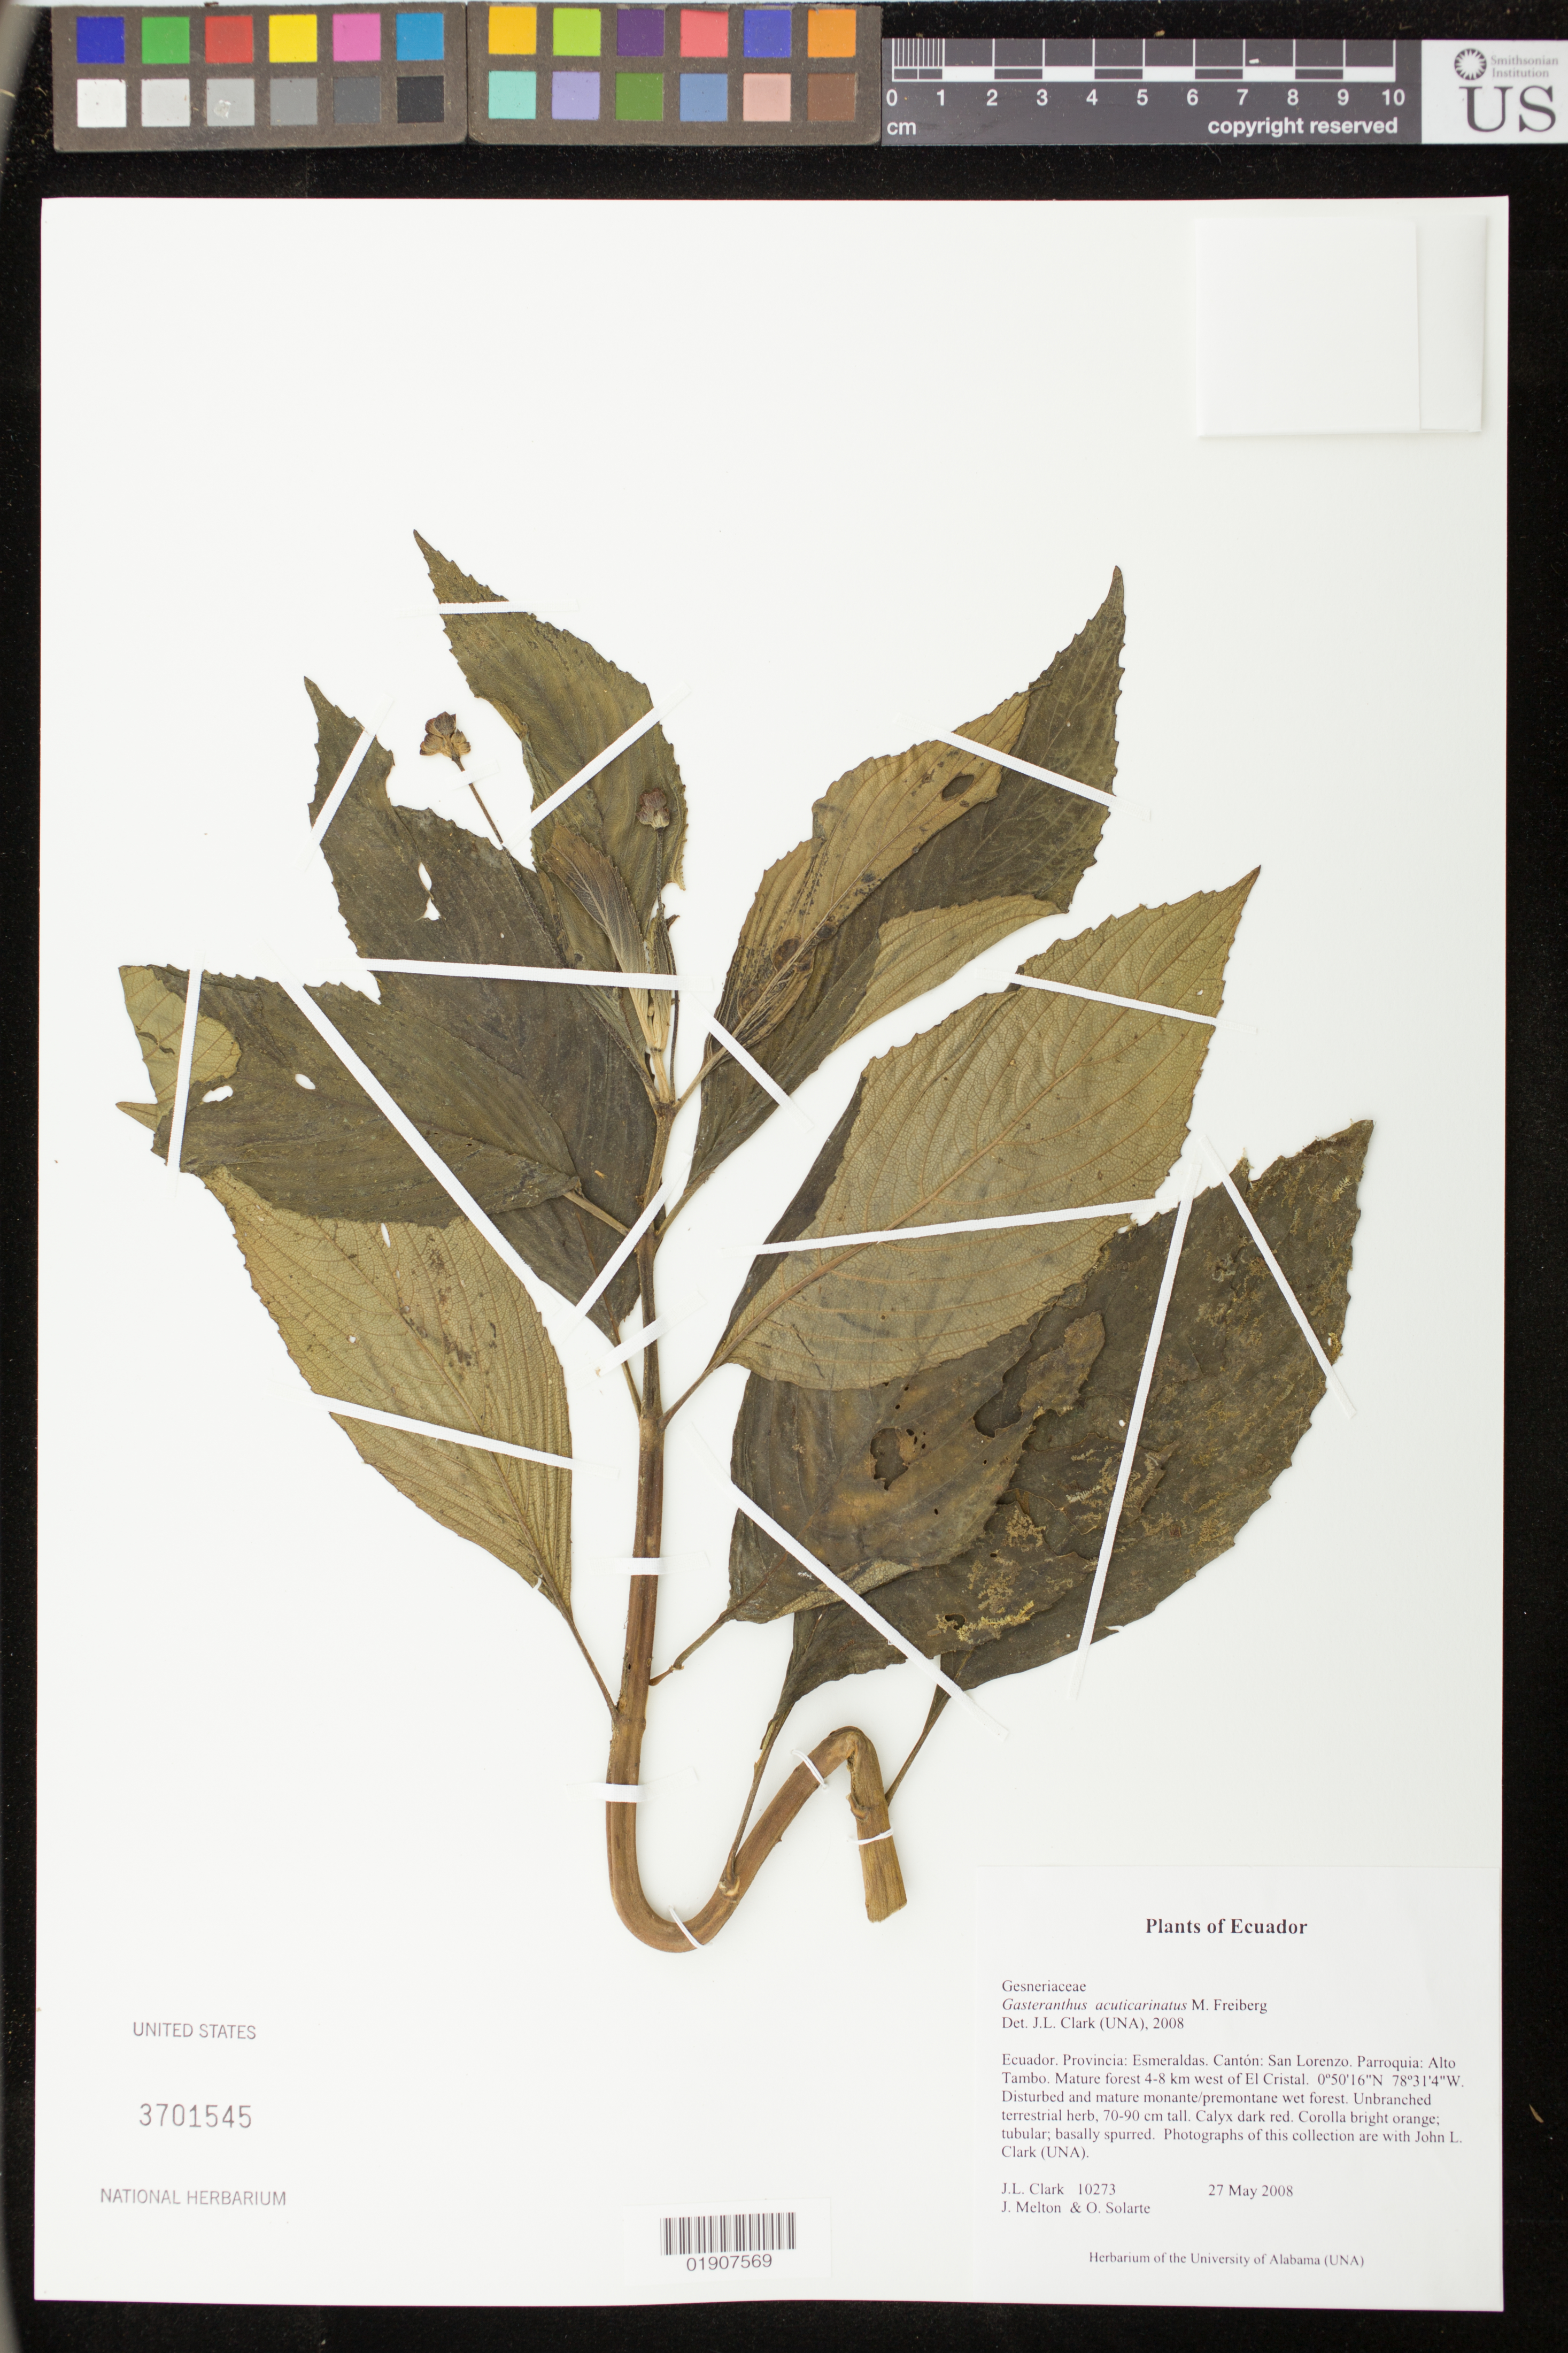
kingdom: Plantae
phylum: Tracheophyta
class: Magnoliopsida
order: Lamiales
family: Gesneriaceae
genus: Gasteranthus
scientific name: Gasteranthus acuticarinatus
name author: M. Freiberg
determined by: Clark, J. L., (SEL), The Marie Selby Botanical Garden (UNITED STATES)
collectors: J. L. Clark, J. Melton & O. Solarte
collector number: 10273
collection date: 2008-05-27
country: Ecuador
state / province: Esmeraldas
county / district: San Lorenzo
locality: Provincia: Esmeraldas. Cantón: San Lorenzo. Parroquia: Alto Tambo. Mature forest 4-8 km west of El Cristal.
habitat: Disturbed and mature monante/premontane wet forest.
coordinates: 0 50 16 N, 78 31 4 W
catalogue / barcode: US 3701545